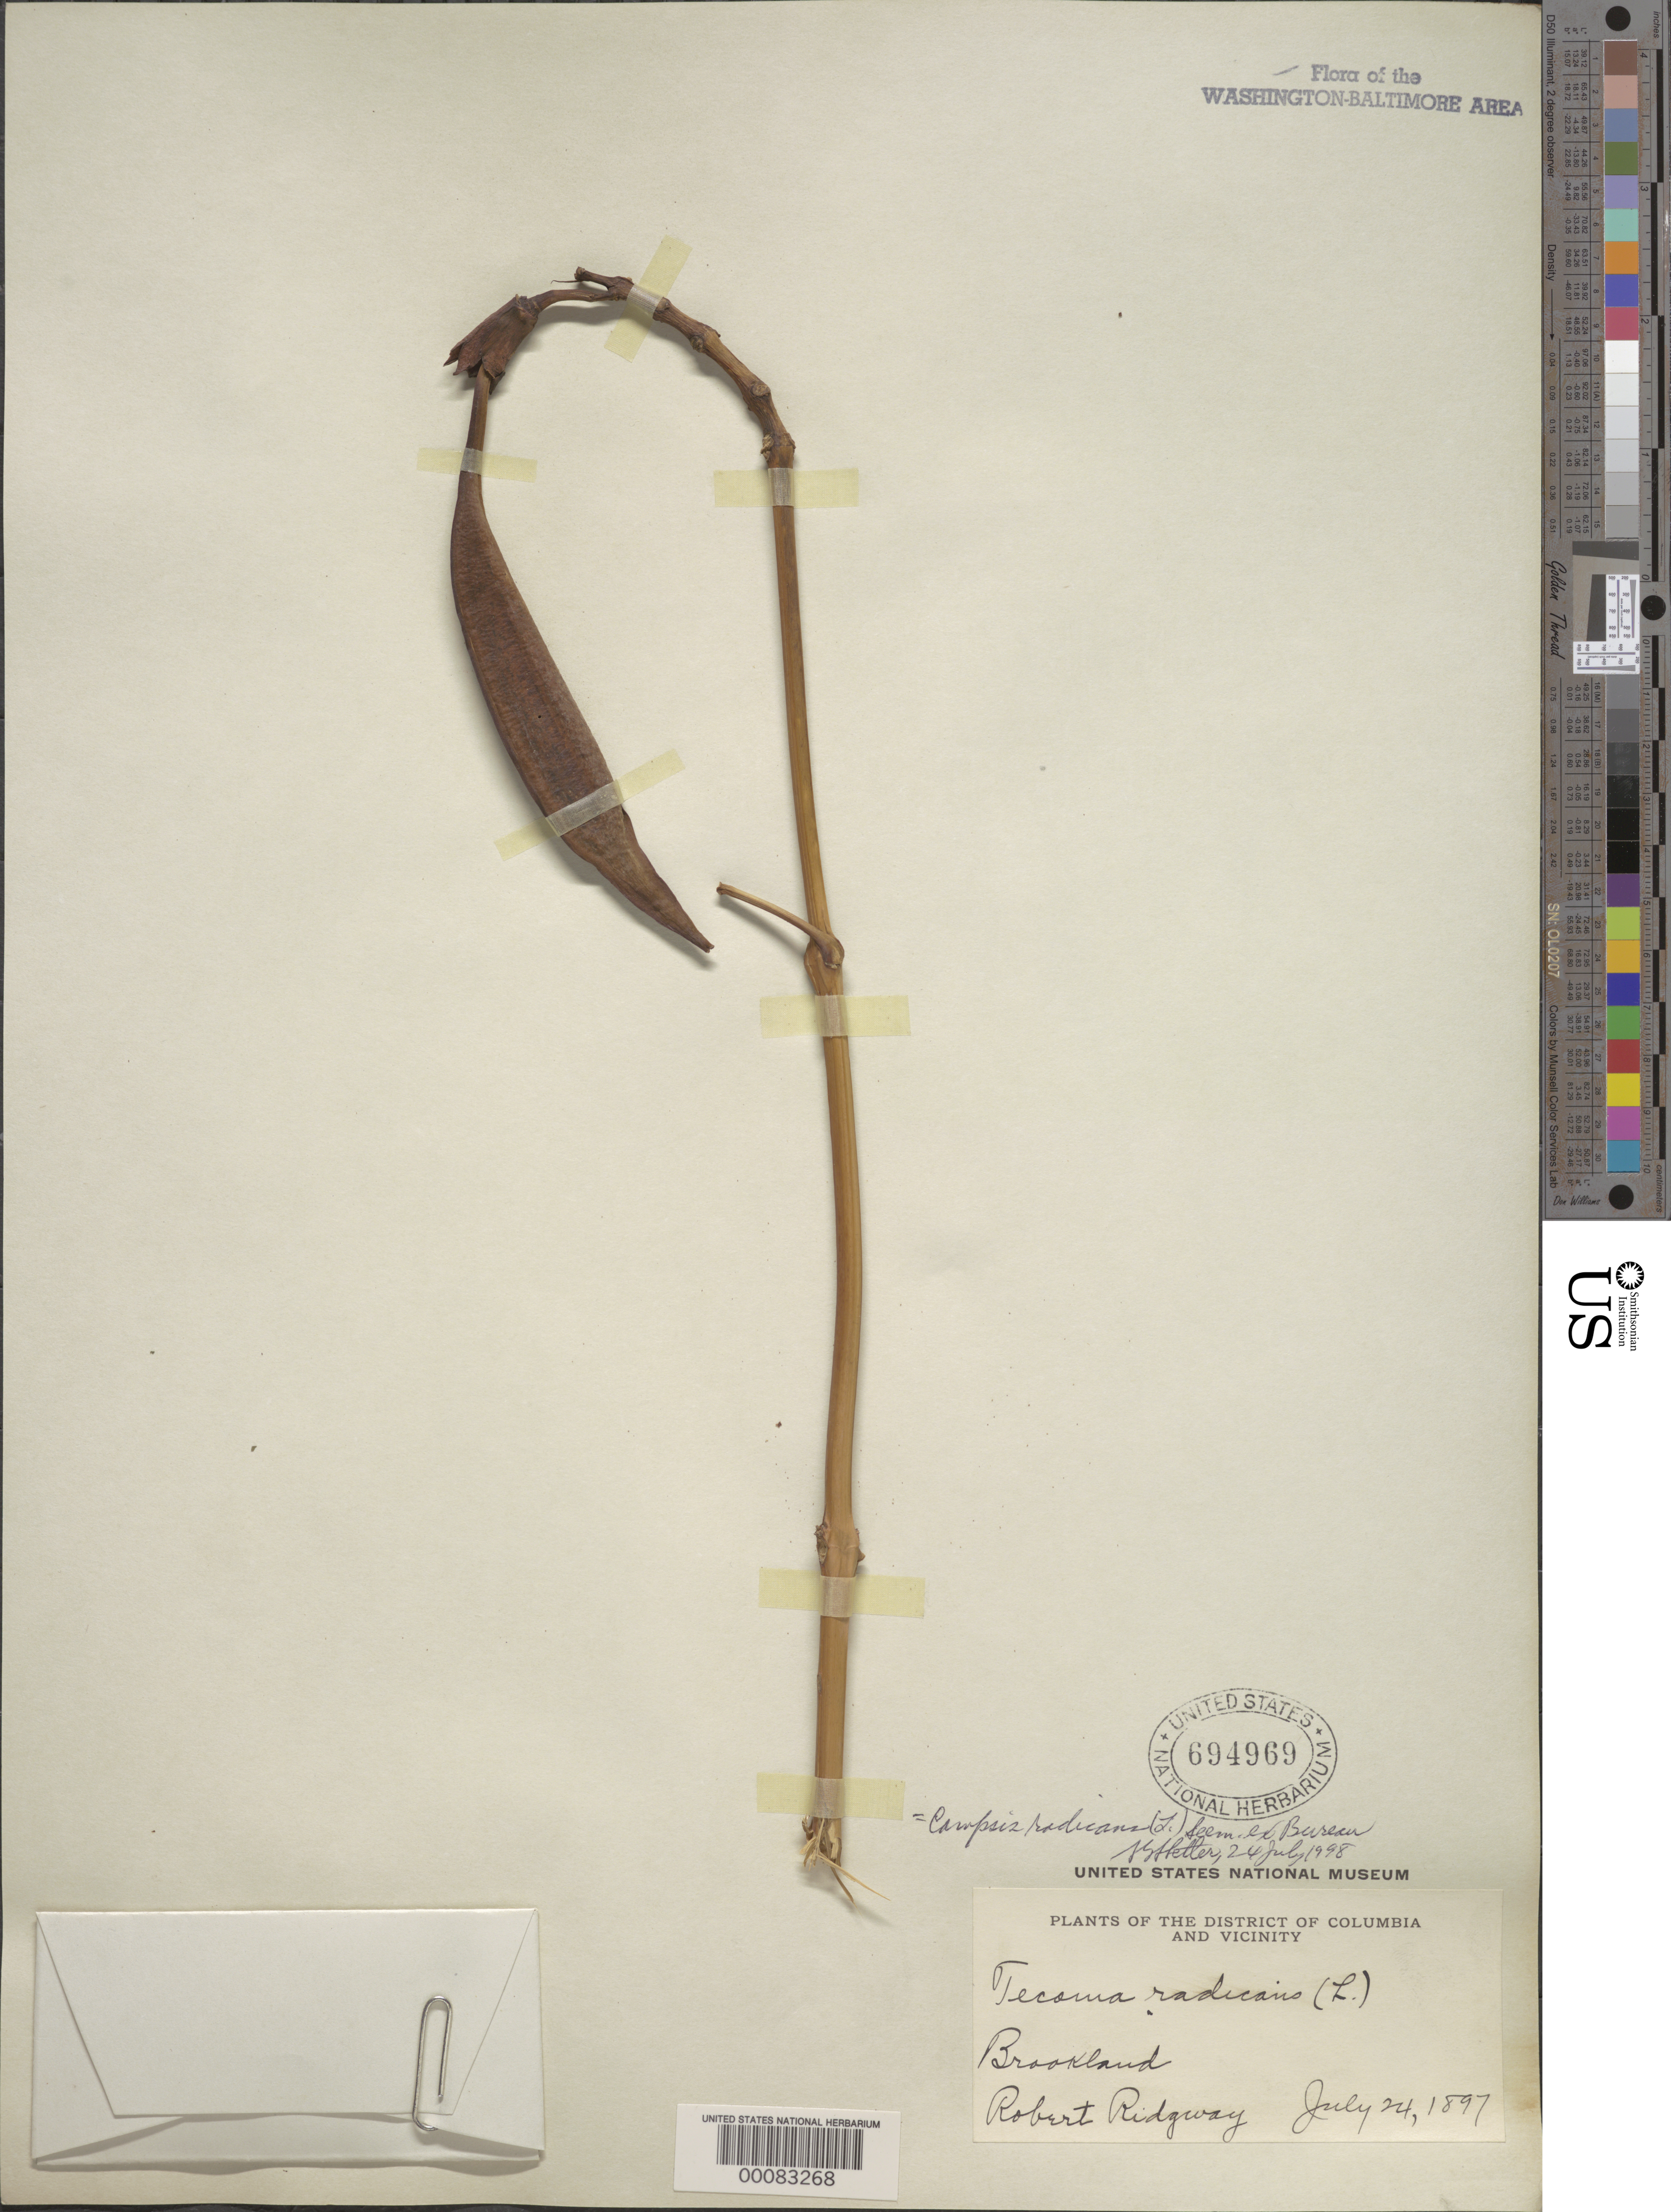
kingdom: Plantae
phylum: Tracheophyta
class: Magnoliopsida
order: Lamiales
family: Bignoniaceae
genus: Campsis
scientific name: Campsis radicans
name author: (L.) Seem.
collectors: R. Ridgway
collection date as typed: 24 Jul 1897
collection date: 1897-07-24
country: United States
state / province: District of Columbia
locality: Brookland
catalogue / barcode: US 694969